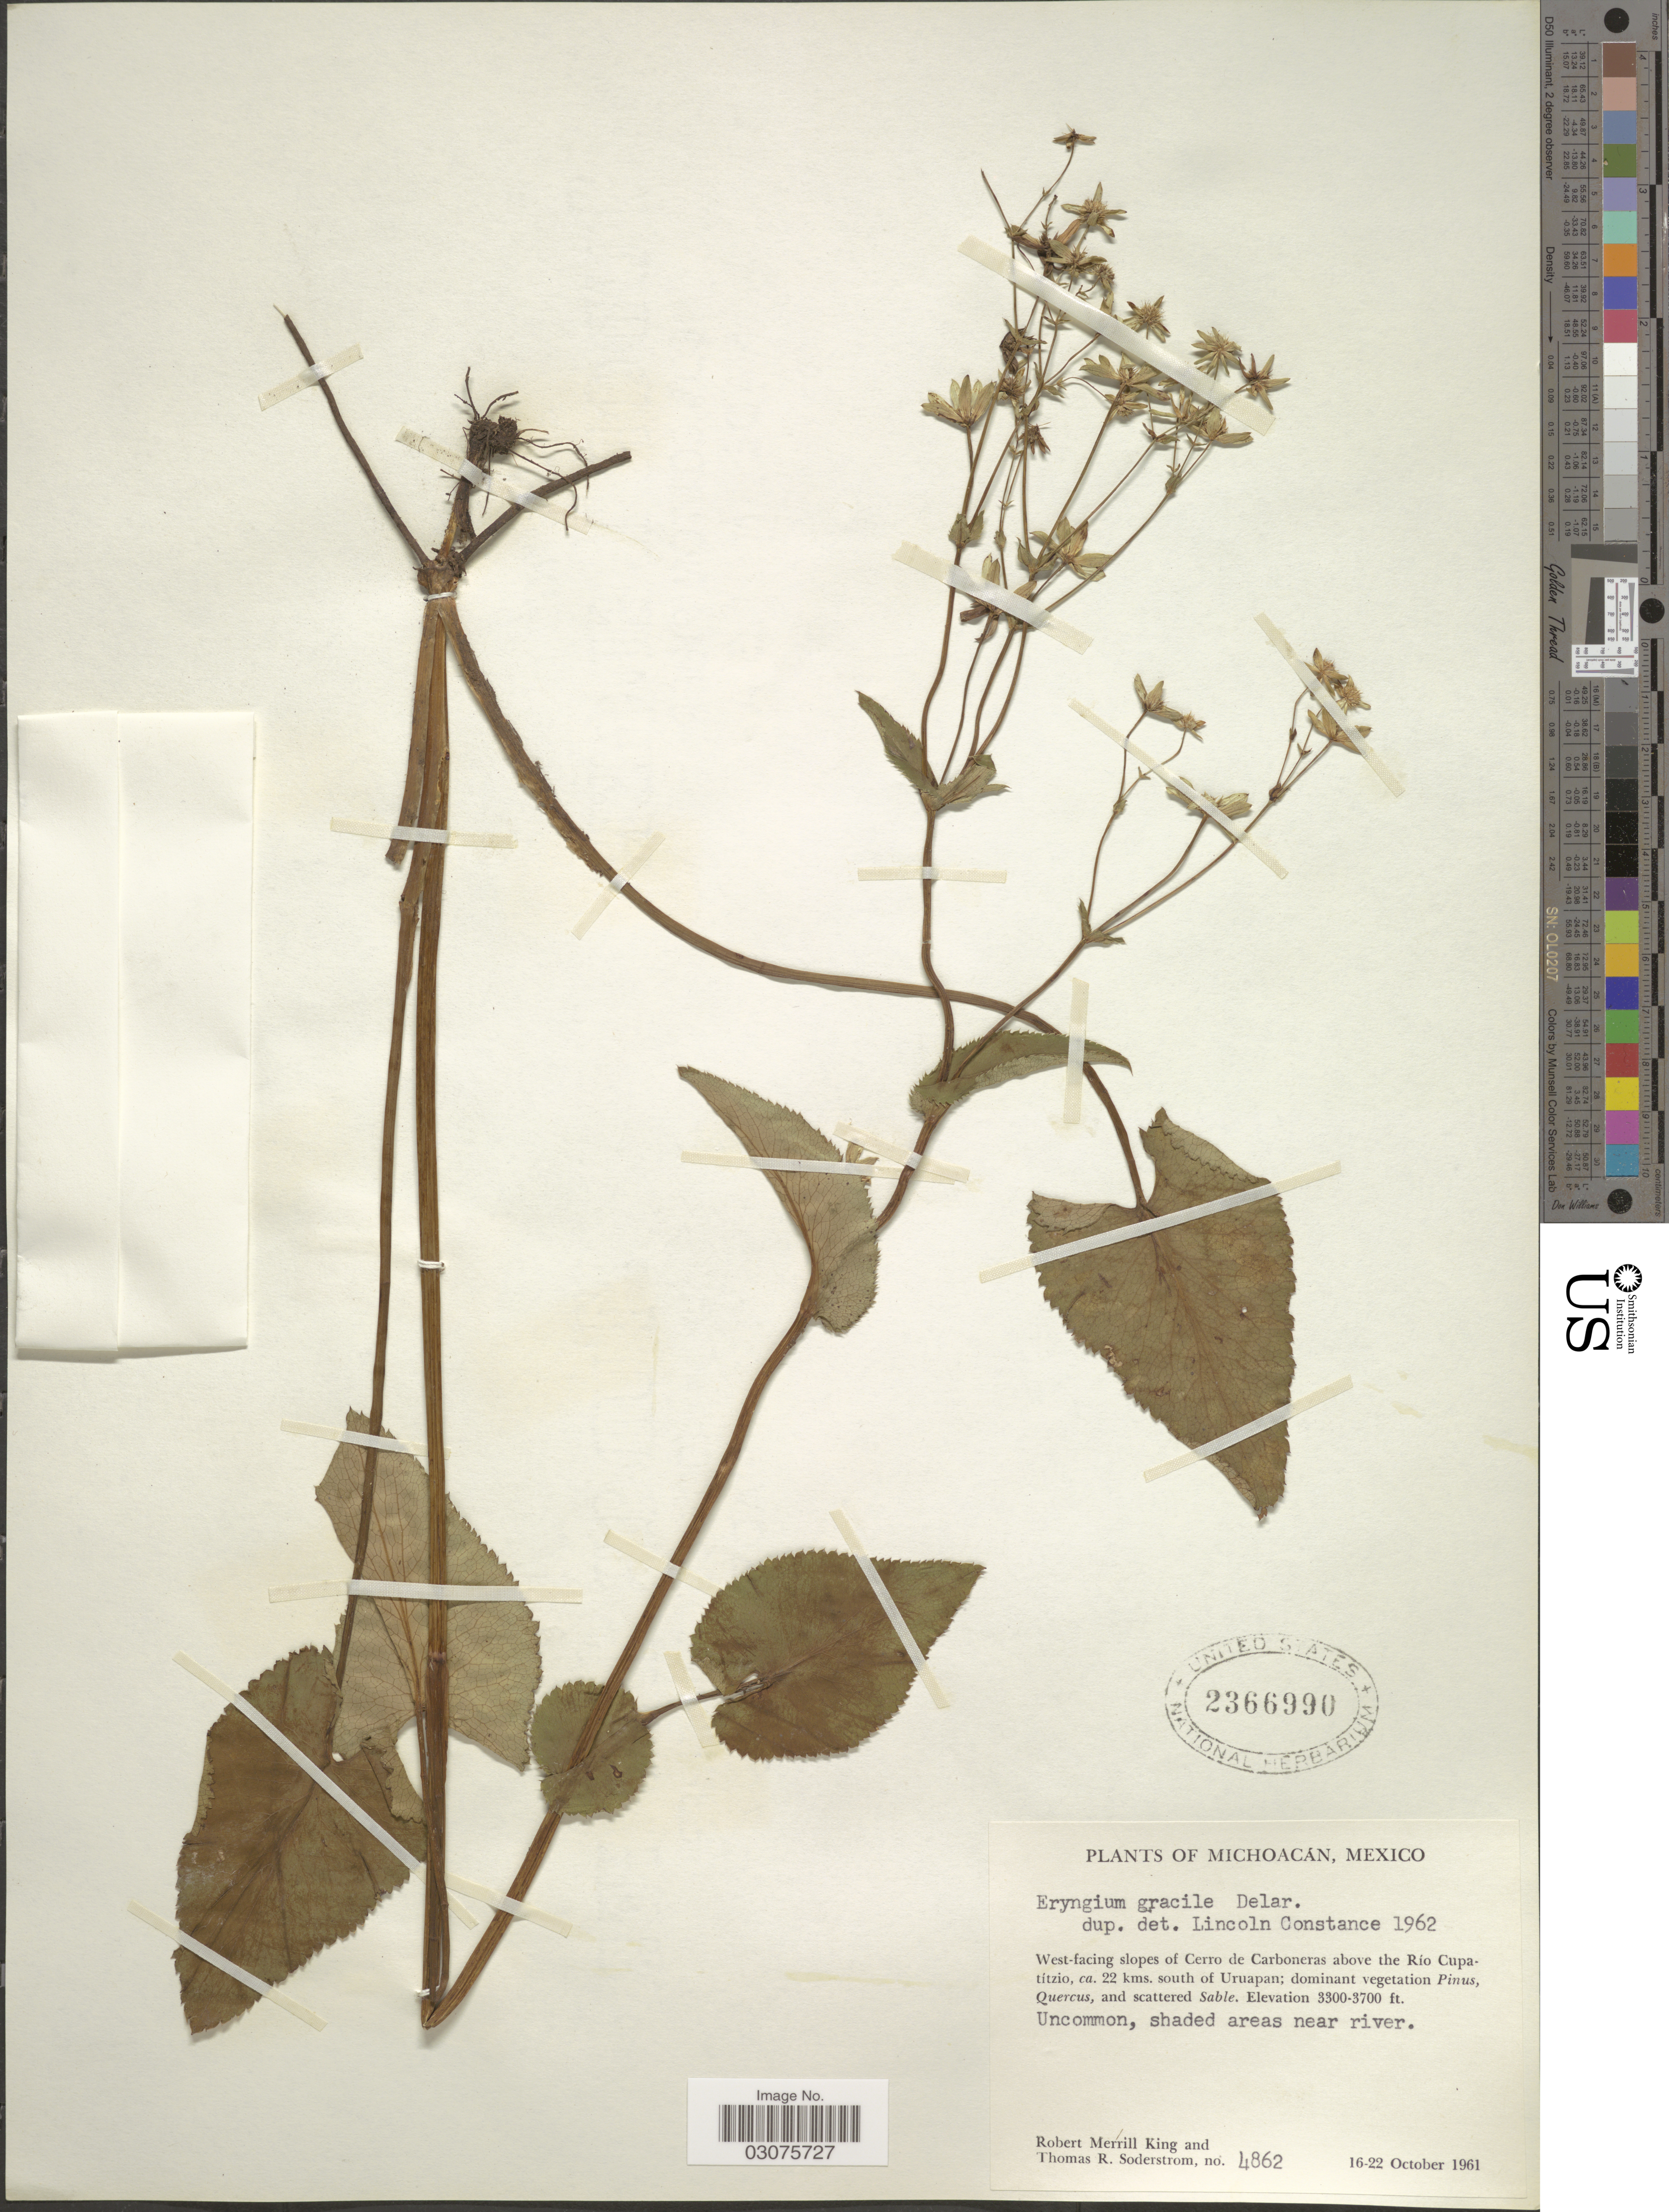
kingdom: Plantae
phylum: Tracheophyta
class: Magnoliopsida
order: Apiales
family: Apiaceae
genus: Eryngium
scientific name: Eryngium gracile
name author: F. Delaroche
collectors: R. M. King & T. R. Soderstrom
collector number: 4862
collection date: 1961-10-16/1961-10-22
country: Mexico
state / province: Michoacán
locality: West-facing slopes of Cerro de Carboneras above the Río Cupatítzio, ca. 22 kms. south of Uruapan.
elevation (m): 1006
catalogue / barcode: US 2366990